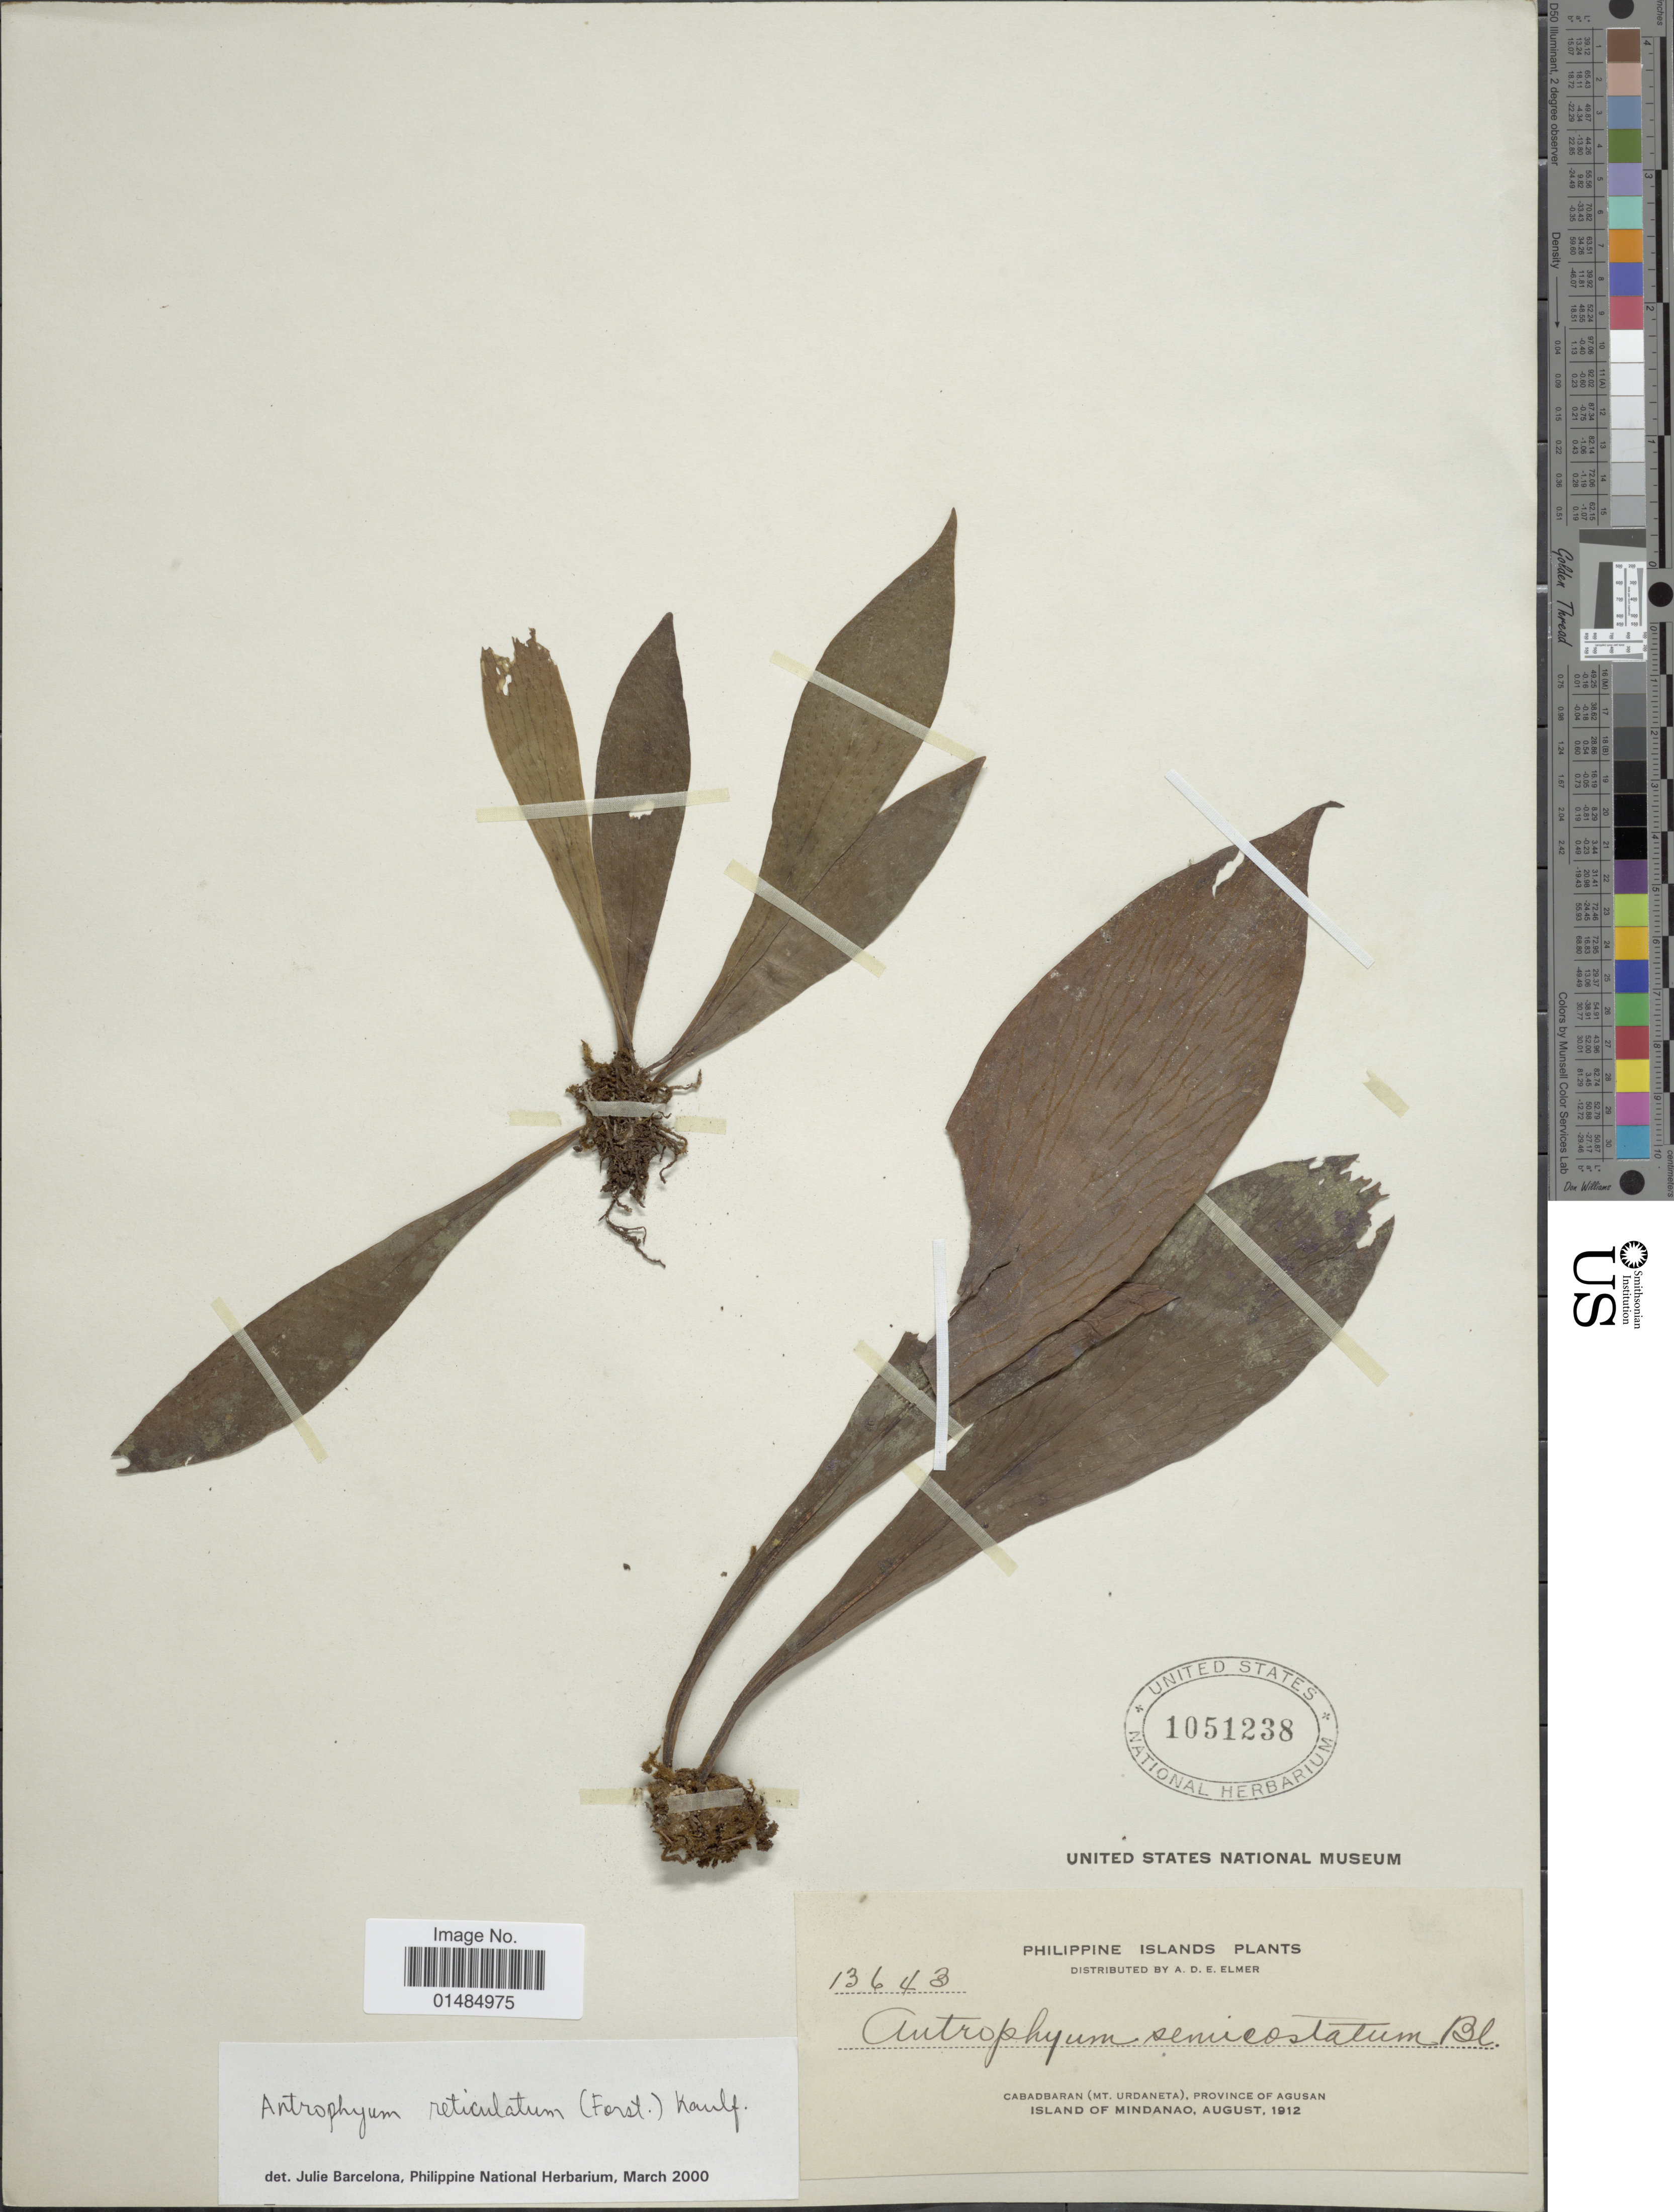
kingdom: Plantae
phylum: Tracheophyta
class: Polypodiopsida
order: Polypodiales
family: Pteridaceae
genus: Antrophyum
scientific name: Antrophyum reticulatum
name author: (G. Forst.) Kaulf.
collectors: A. D. E. Elmer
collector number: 13643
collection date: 1912-08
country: Philippines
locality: Philippine Islands, Cabadbaran ( Mt. Urdaneta), Province of Agusan, Island of Mindanao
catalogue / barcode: US 1051238